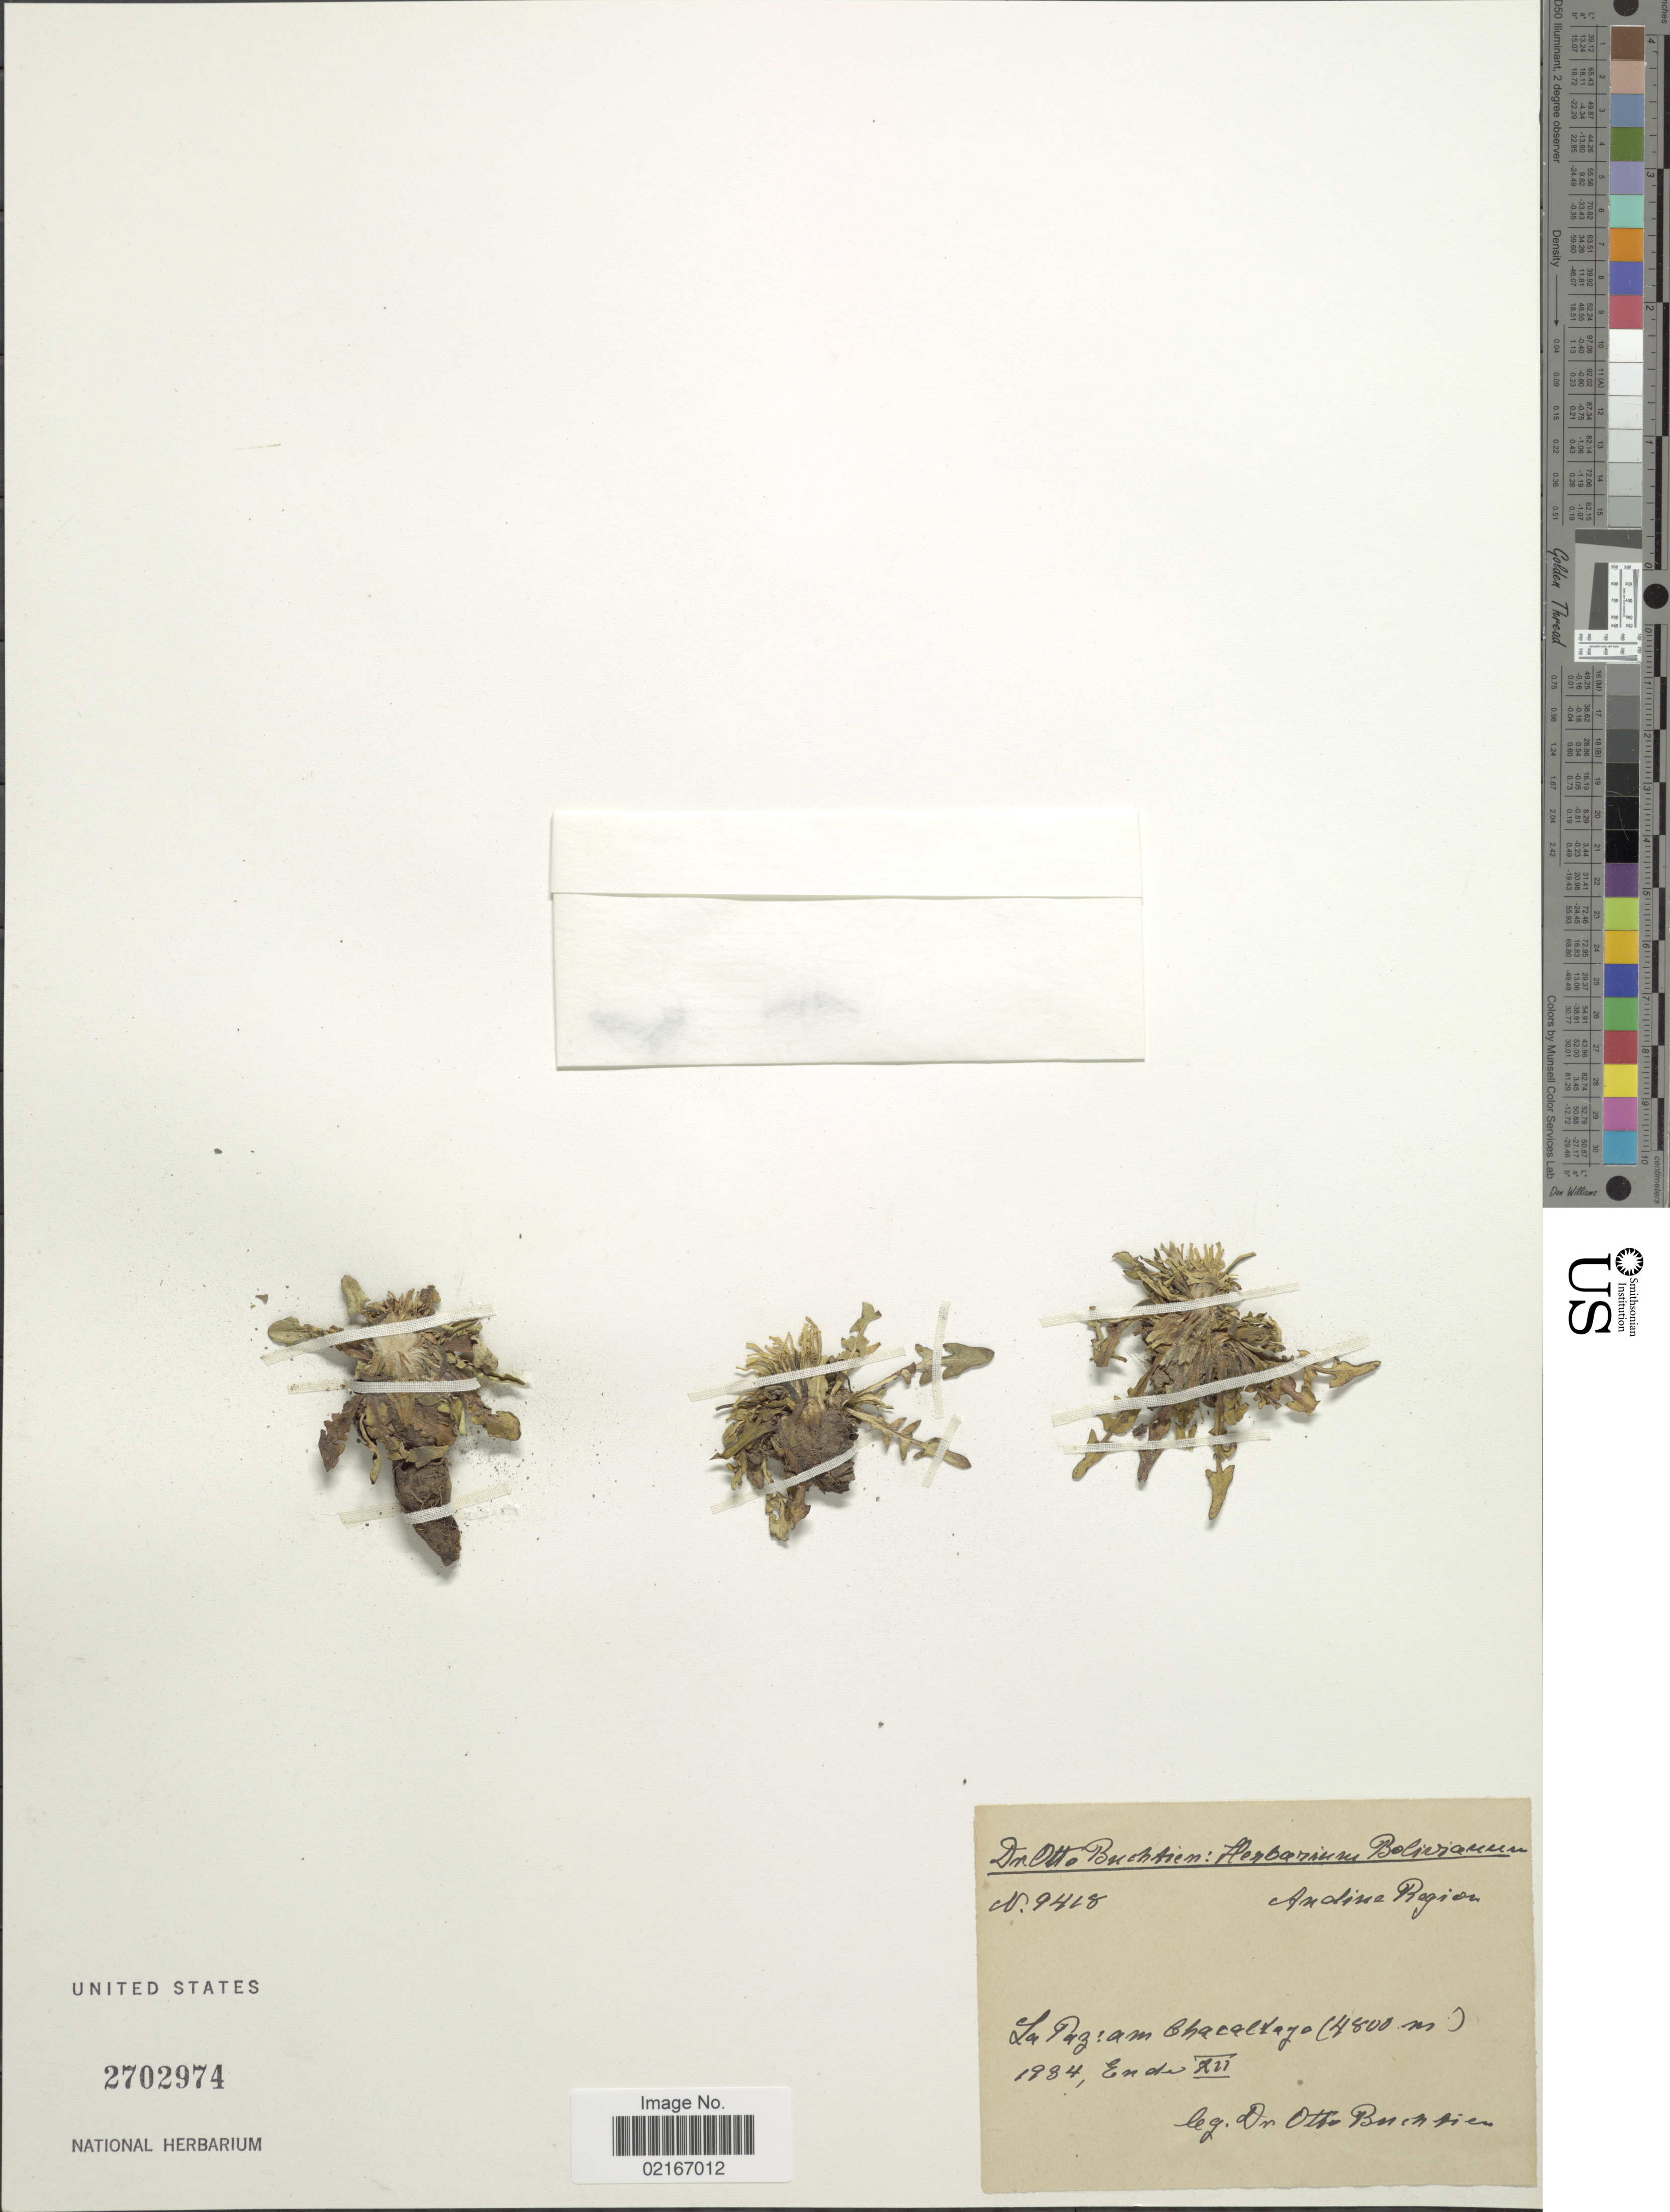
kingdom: Plantae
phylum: Tracheophyta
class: Magnoliopsida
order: Asterales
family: Asteraceae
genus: Hypochaeris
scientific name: Hypochaeris sp.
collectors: O. Buchtien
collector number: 9418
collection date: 1934-12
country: Bolivia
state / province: La Paz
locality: Andine Region, Chacaltaya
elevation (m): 4800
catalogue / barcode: US 2702974